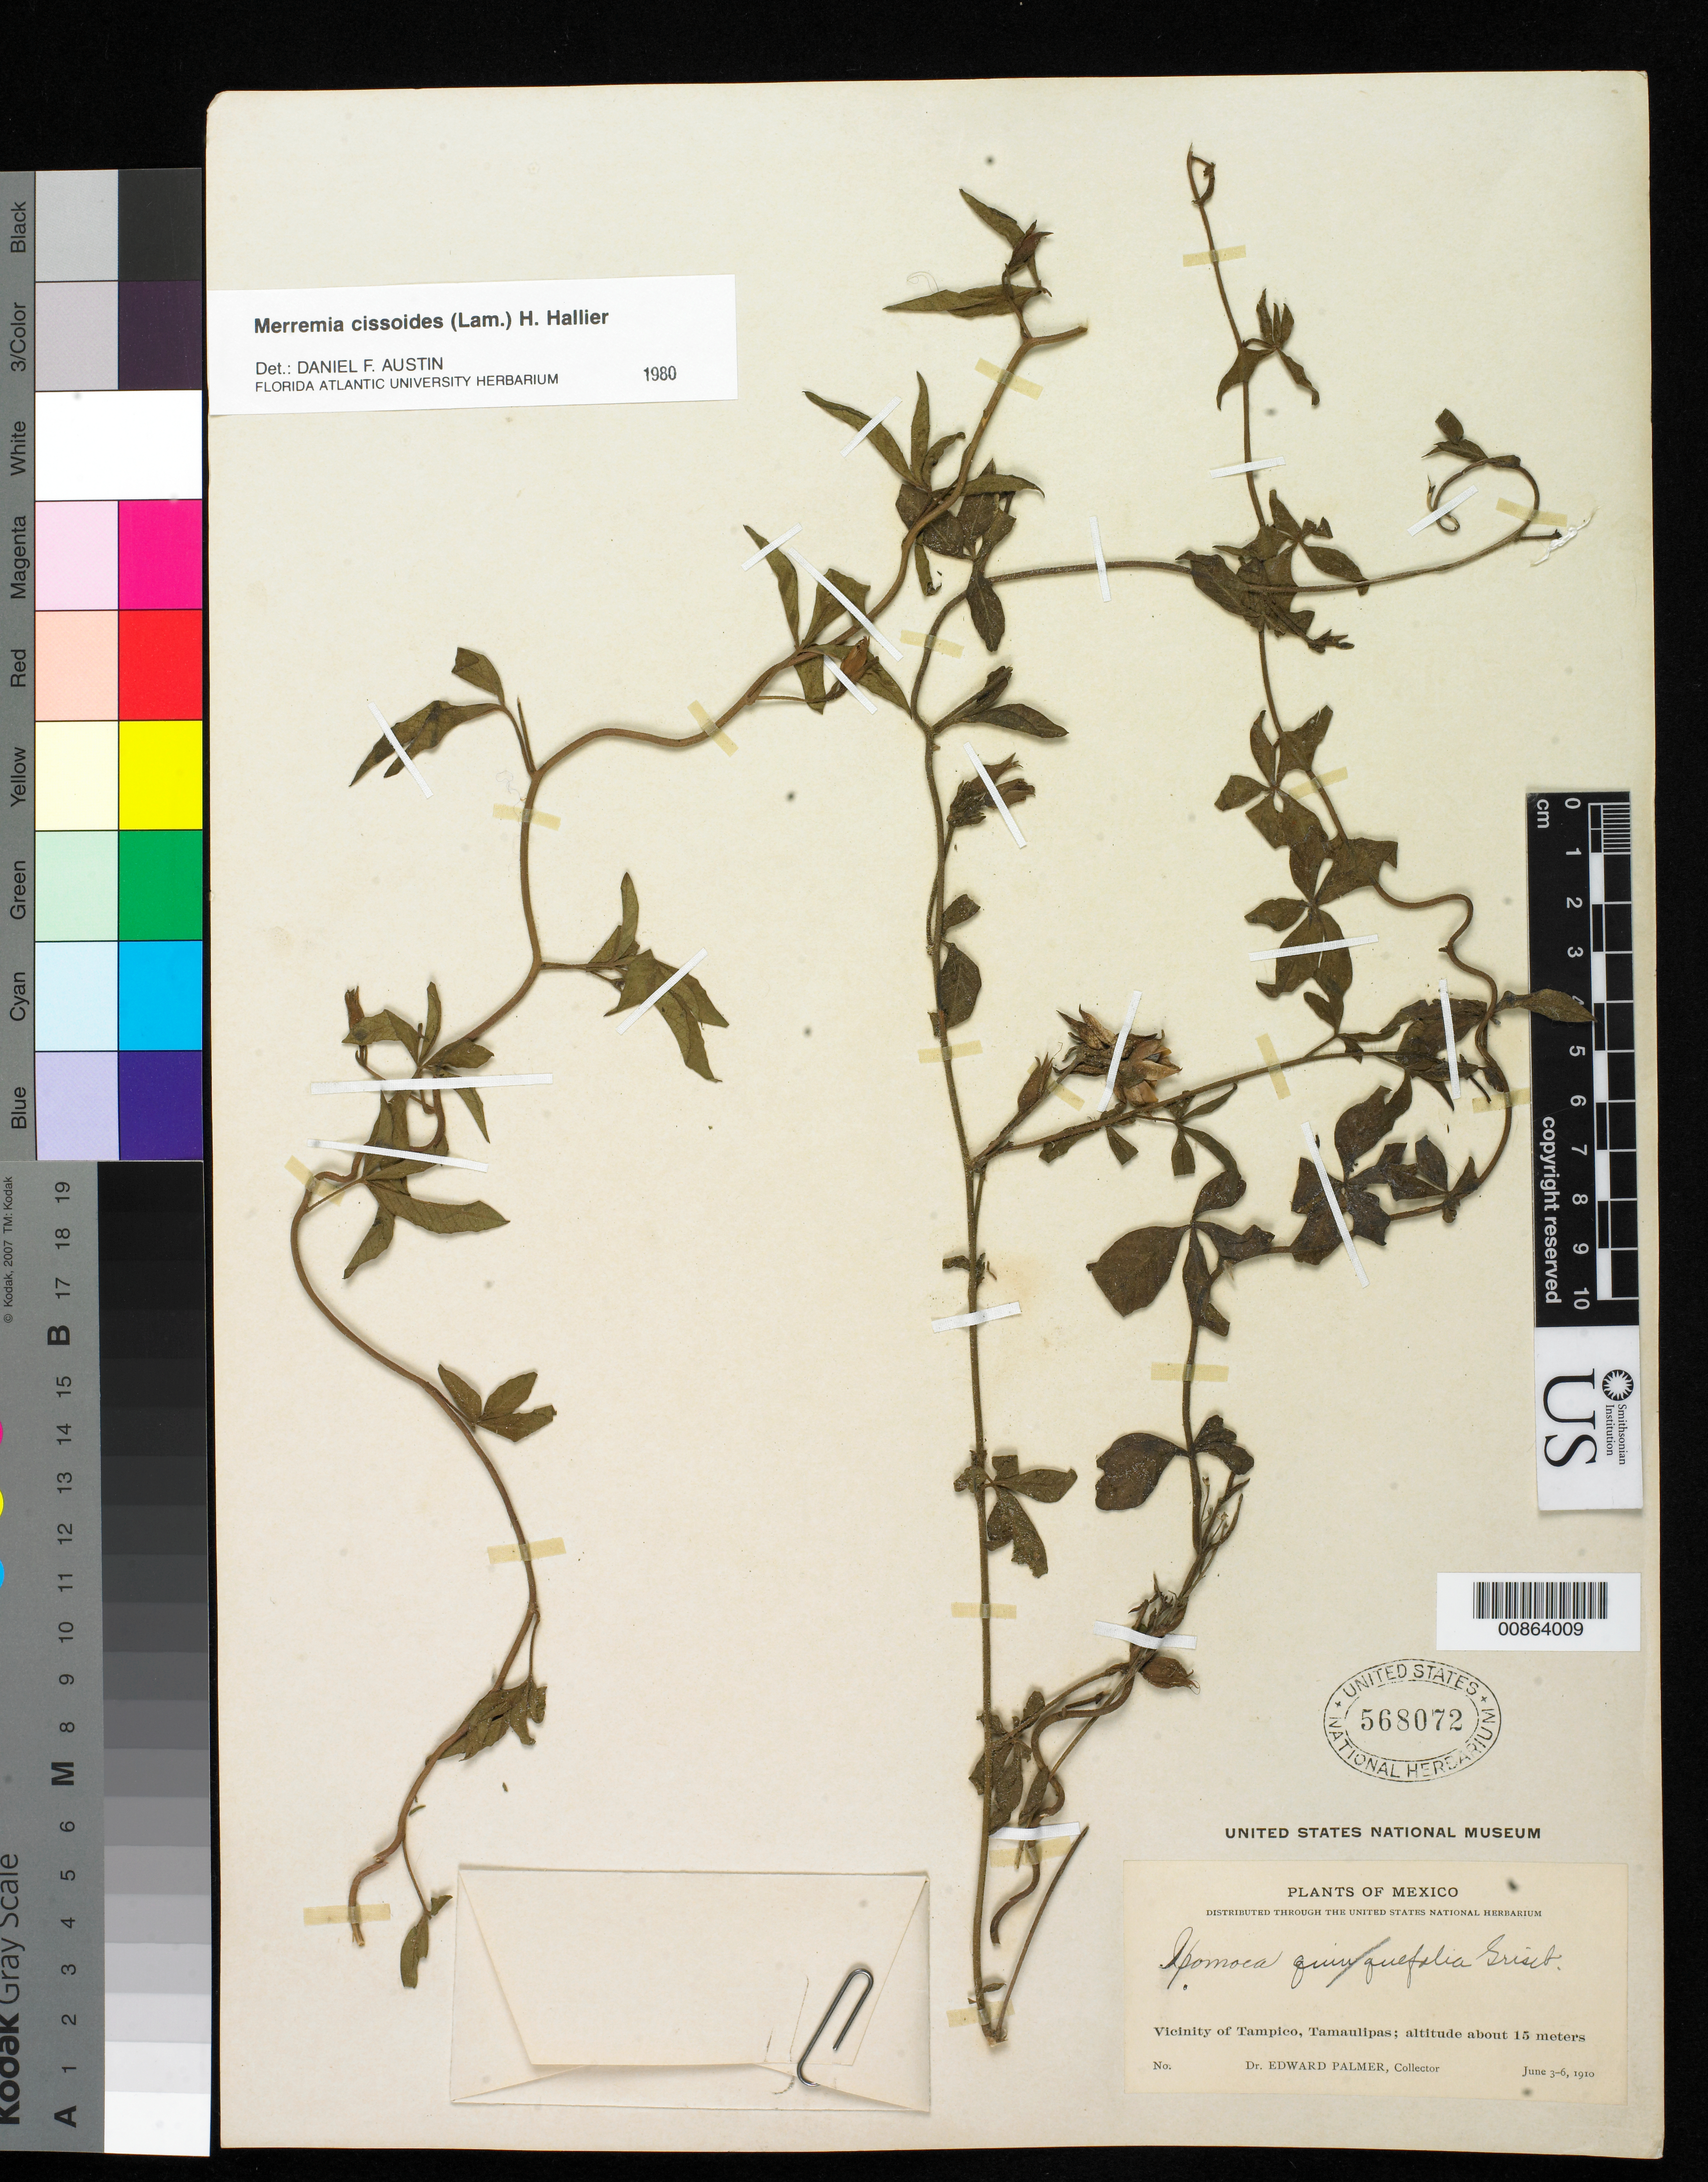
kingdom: Plantae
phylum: Tracheophyta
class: Magnoliopsida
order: Solanales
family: Convolvulaceae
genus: Distimake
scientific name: Distimake cissoides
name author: (Lam.) A. R. Simões & Staples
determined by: Strong, Mark T., (BOT), Smithsonian Institution - National Museum of Natural History (UNITED STATES)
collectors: E. Palmer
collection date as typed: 03 Jun 1910 to 06 Jun 1910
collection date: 1910-06-03/1910-06-06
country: Mexico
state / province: Tamaulipas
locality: Vicinity of Tampico, Tamaulipas.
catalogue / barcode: US 568072